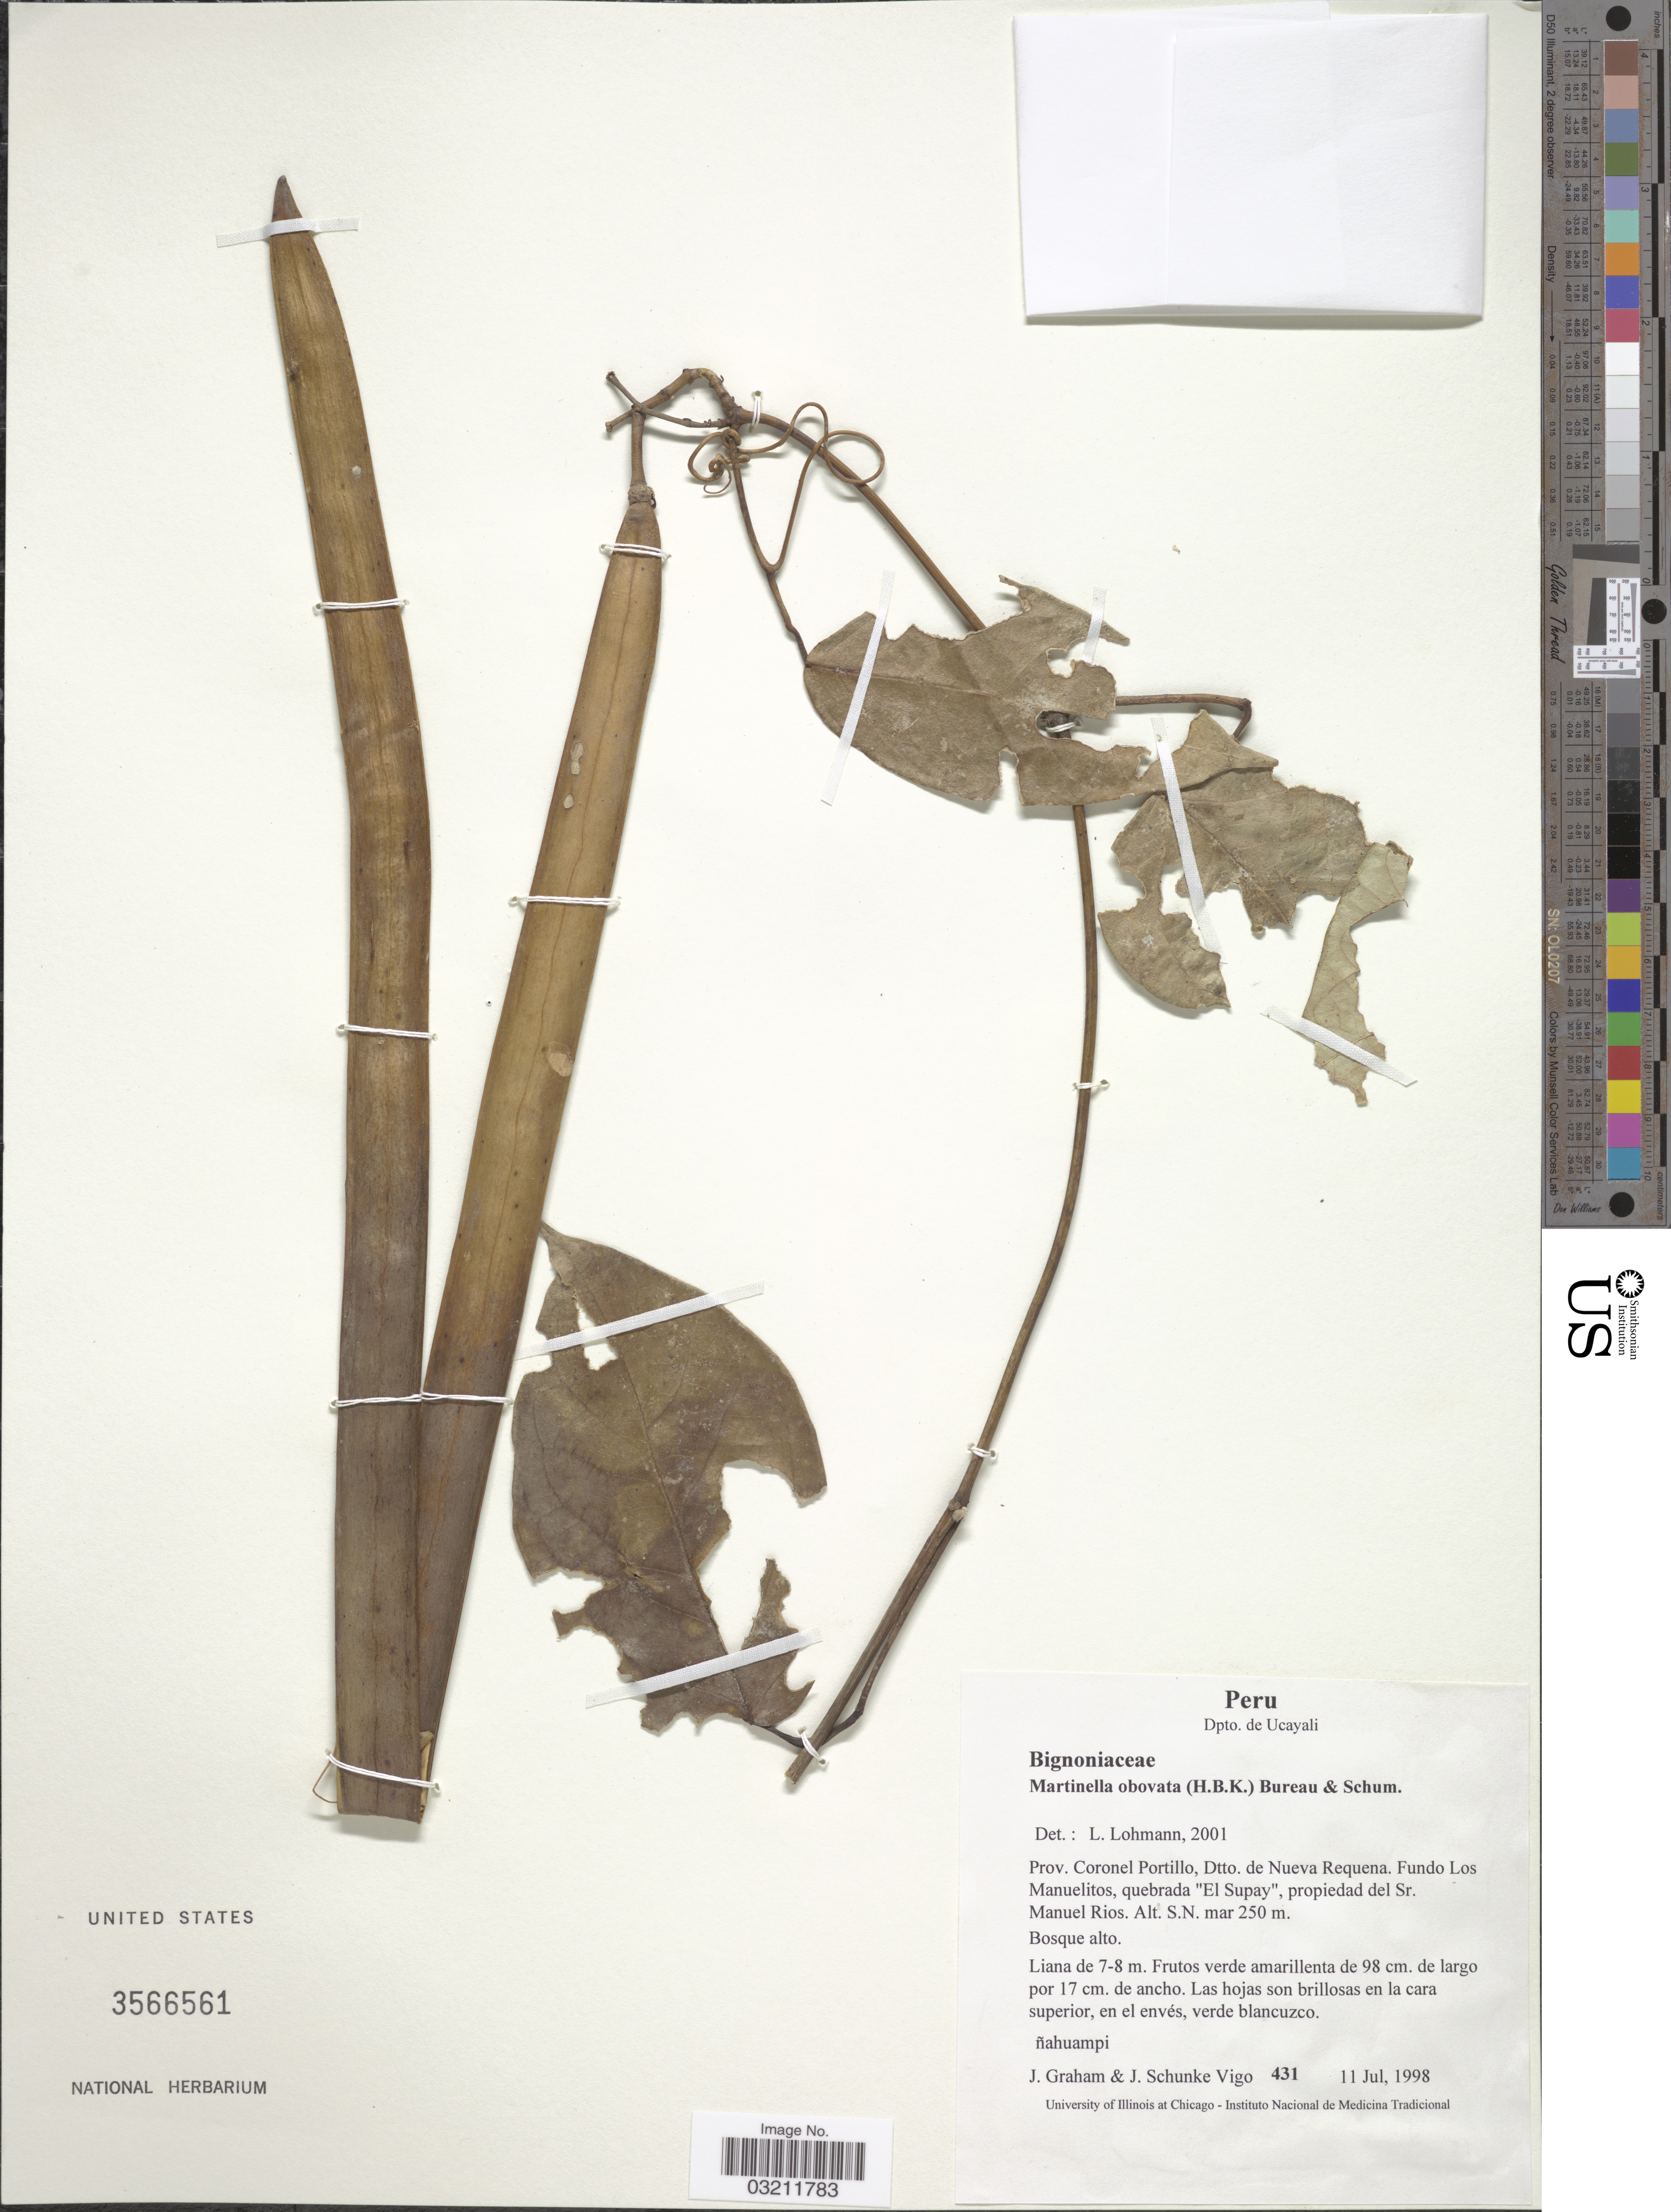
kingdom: Plantae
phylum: Tracheophyta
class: Magnoliopsida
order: Lamiales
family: Bignoniaceae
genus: Martinella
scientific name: Martinella obovata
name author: (Kunth) Bureau & K. Schum.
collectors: J. Graham & J. Schunke Vigo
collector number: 431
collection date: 1998-07-11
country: Peru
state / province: Ucayali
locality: Dpto. de Ucayali. Prov. Coronel Portillo, Dtto. de Nueva Requena. Fundo Los Manuelitos, quebrada "El Supay", propiedad del Sr. Manuel Rios.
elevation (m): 250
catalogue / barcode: US 3566561